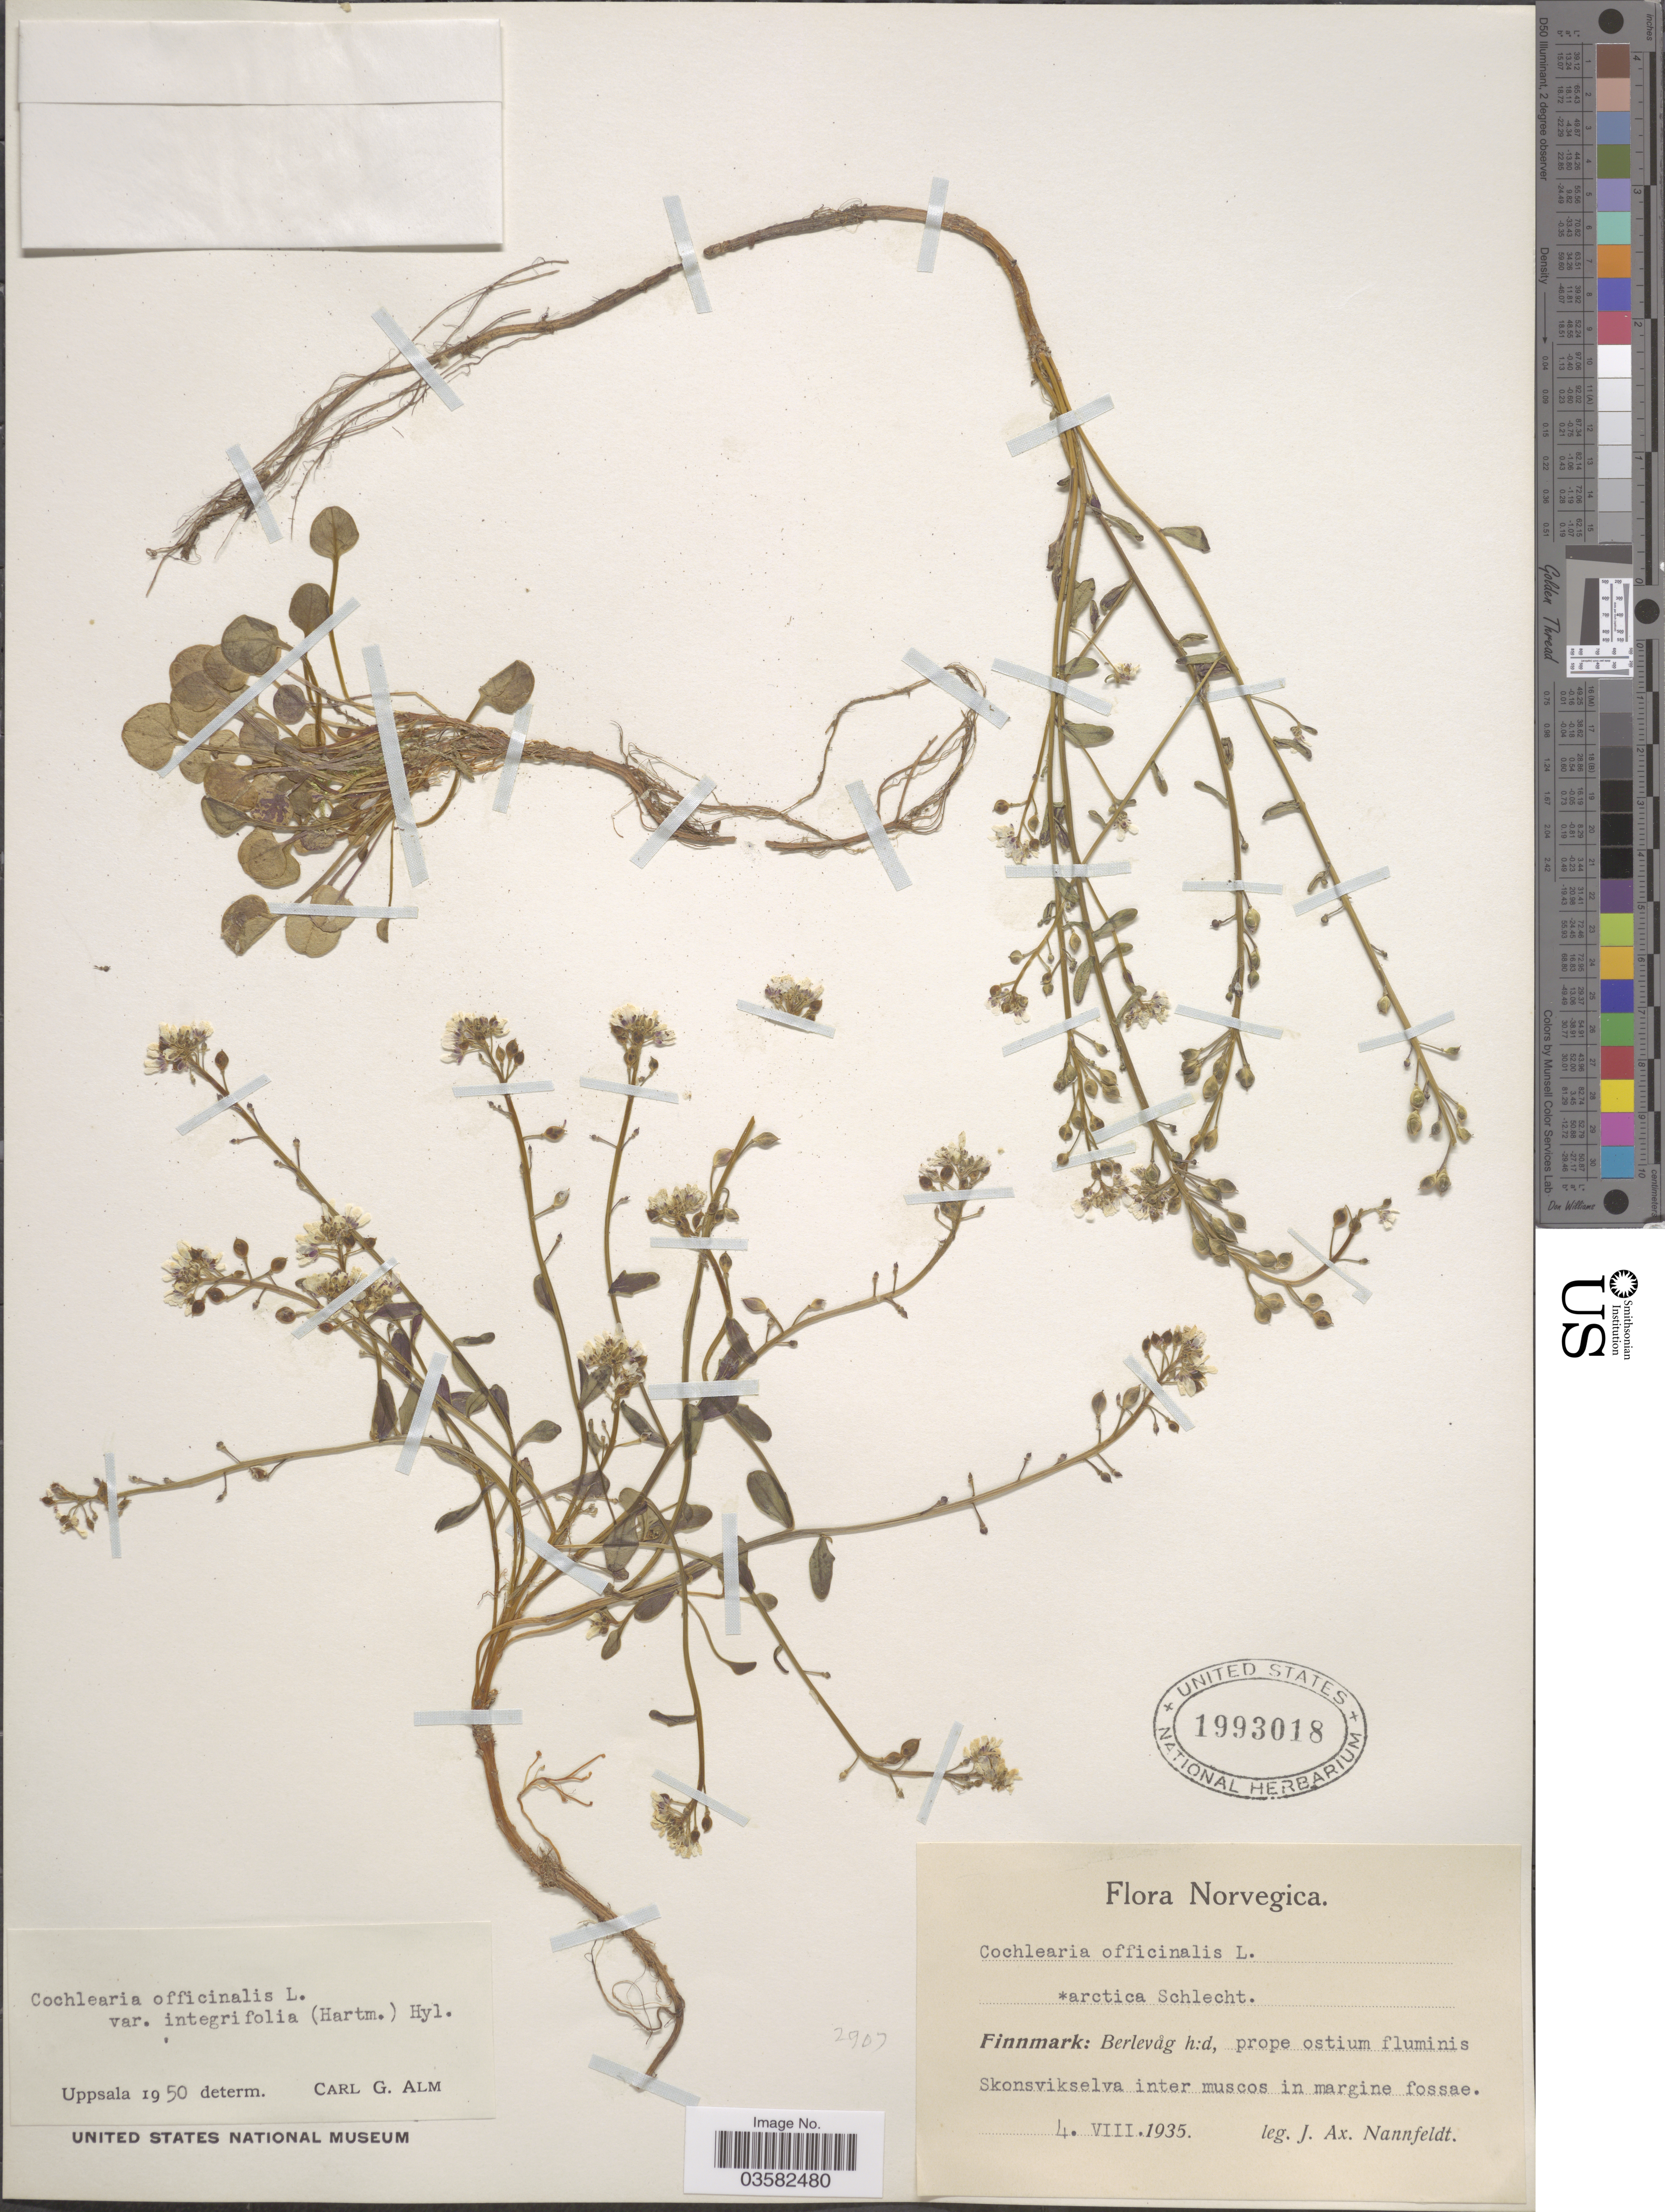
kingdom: Plantae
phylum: Tracheophyta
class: Magnoliopsida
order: Brassicales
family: Brassicaceae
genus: Cochlearia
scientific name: Cochlearia officinalis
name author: L.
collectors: J. Nannfeldt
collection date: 1935-08-04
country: Norway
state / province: Finnmark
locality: Berlevåg h:d, prope ostium fluminis Skonsvikselva inter muscos in margine fossae.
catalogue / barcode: US 1993018